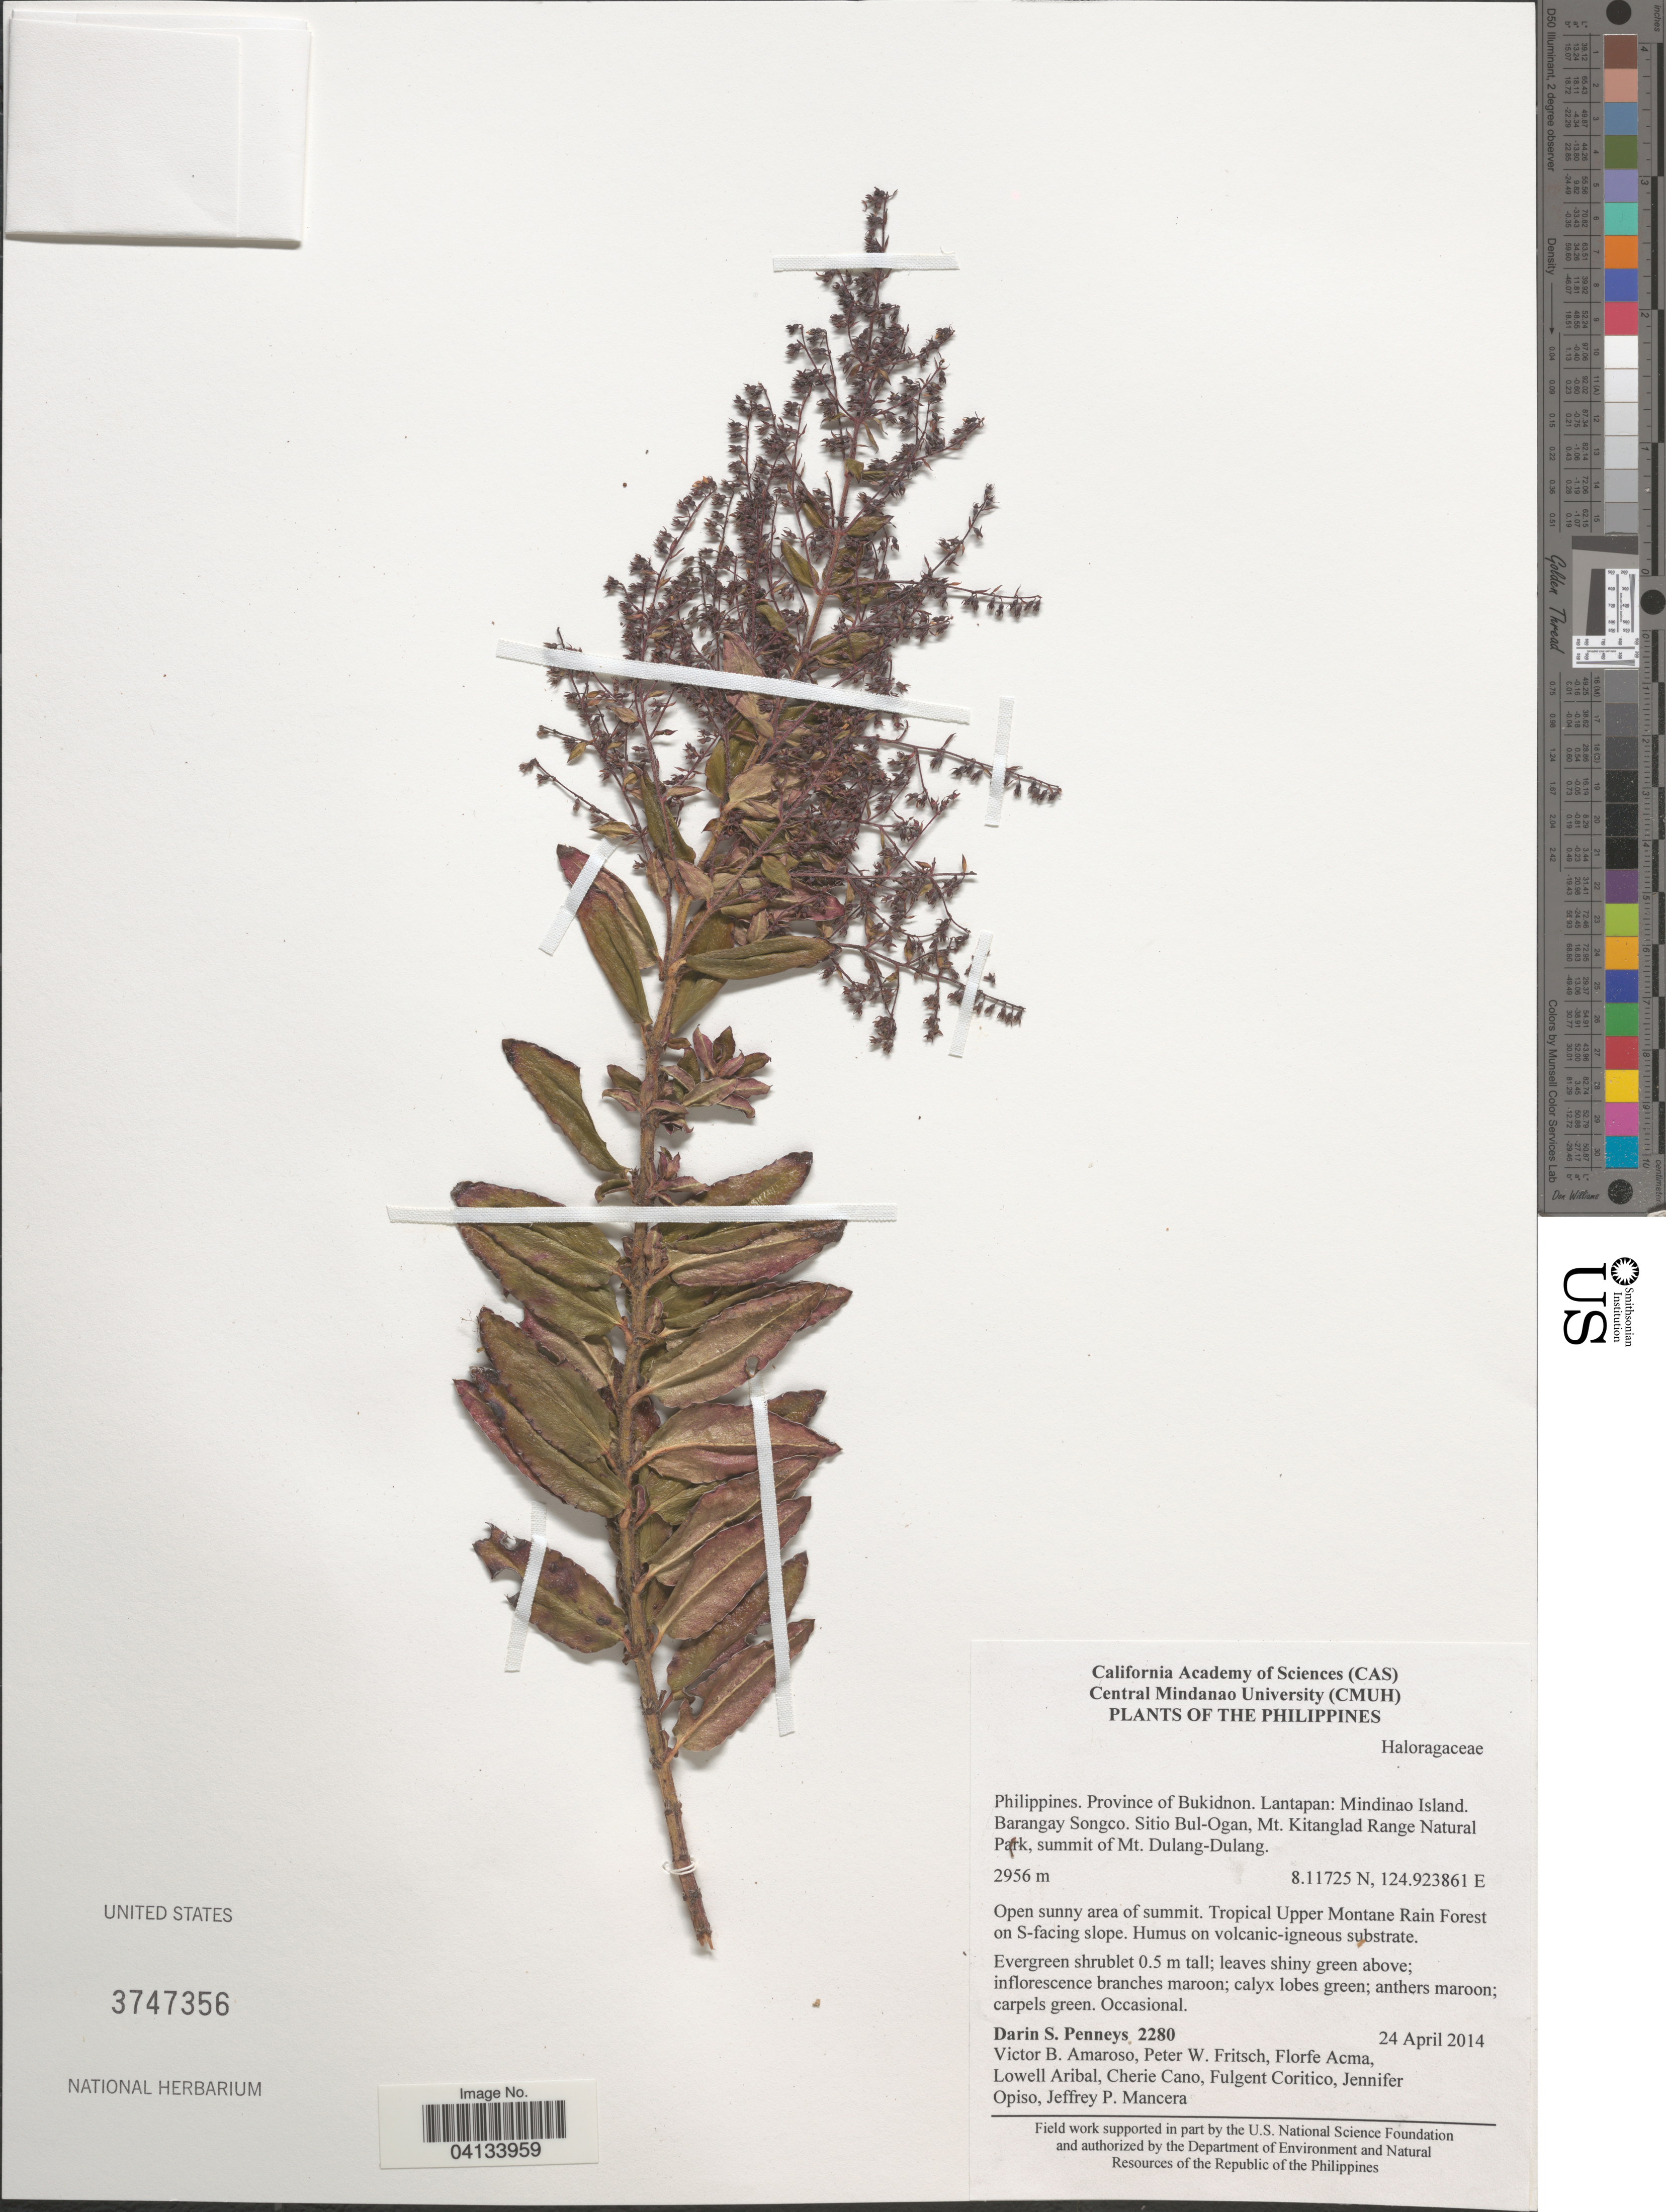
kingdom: Plantae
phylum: Tracheophyta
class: Magnoliopsida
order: Saxifragales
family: Haloragaceae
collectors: D. S. Penneys, V. Amoroso, P. W. Fritsch, F. Acma & et al.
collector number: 2280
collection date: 2014-04-24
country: Philippines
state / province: Northern Mindanao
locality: Province of Bukidnon. Lantapan: Mindinao Island. Barangay Songco. Sitio Bul-Ogan, Mt. Kitanglad Range Natural Park, summit of Mt. Dulang-Dulang. Tropical Upper Montane Rain Forest on S-facing slope.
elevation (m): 2956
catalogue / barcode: US 3747356